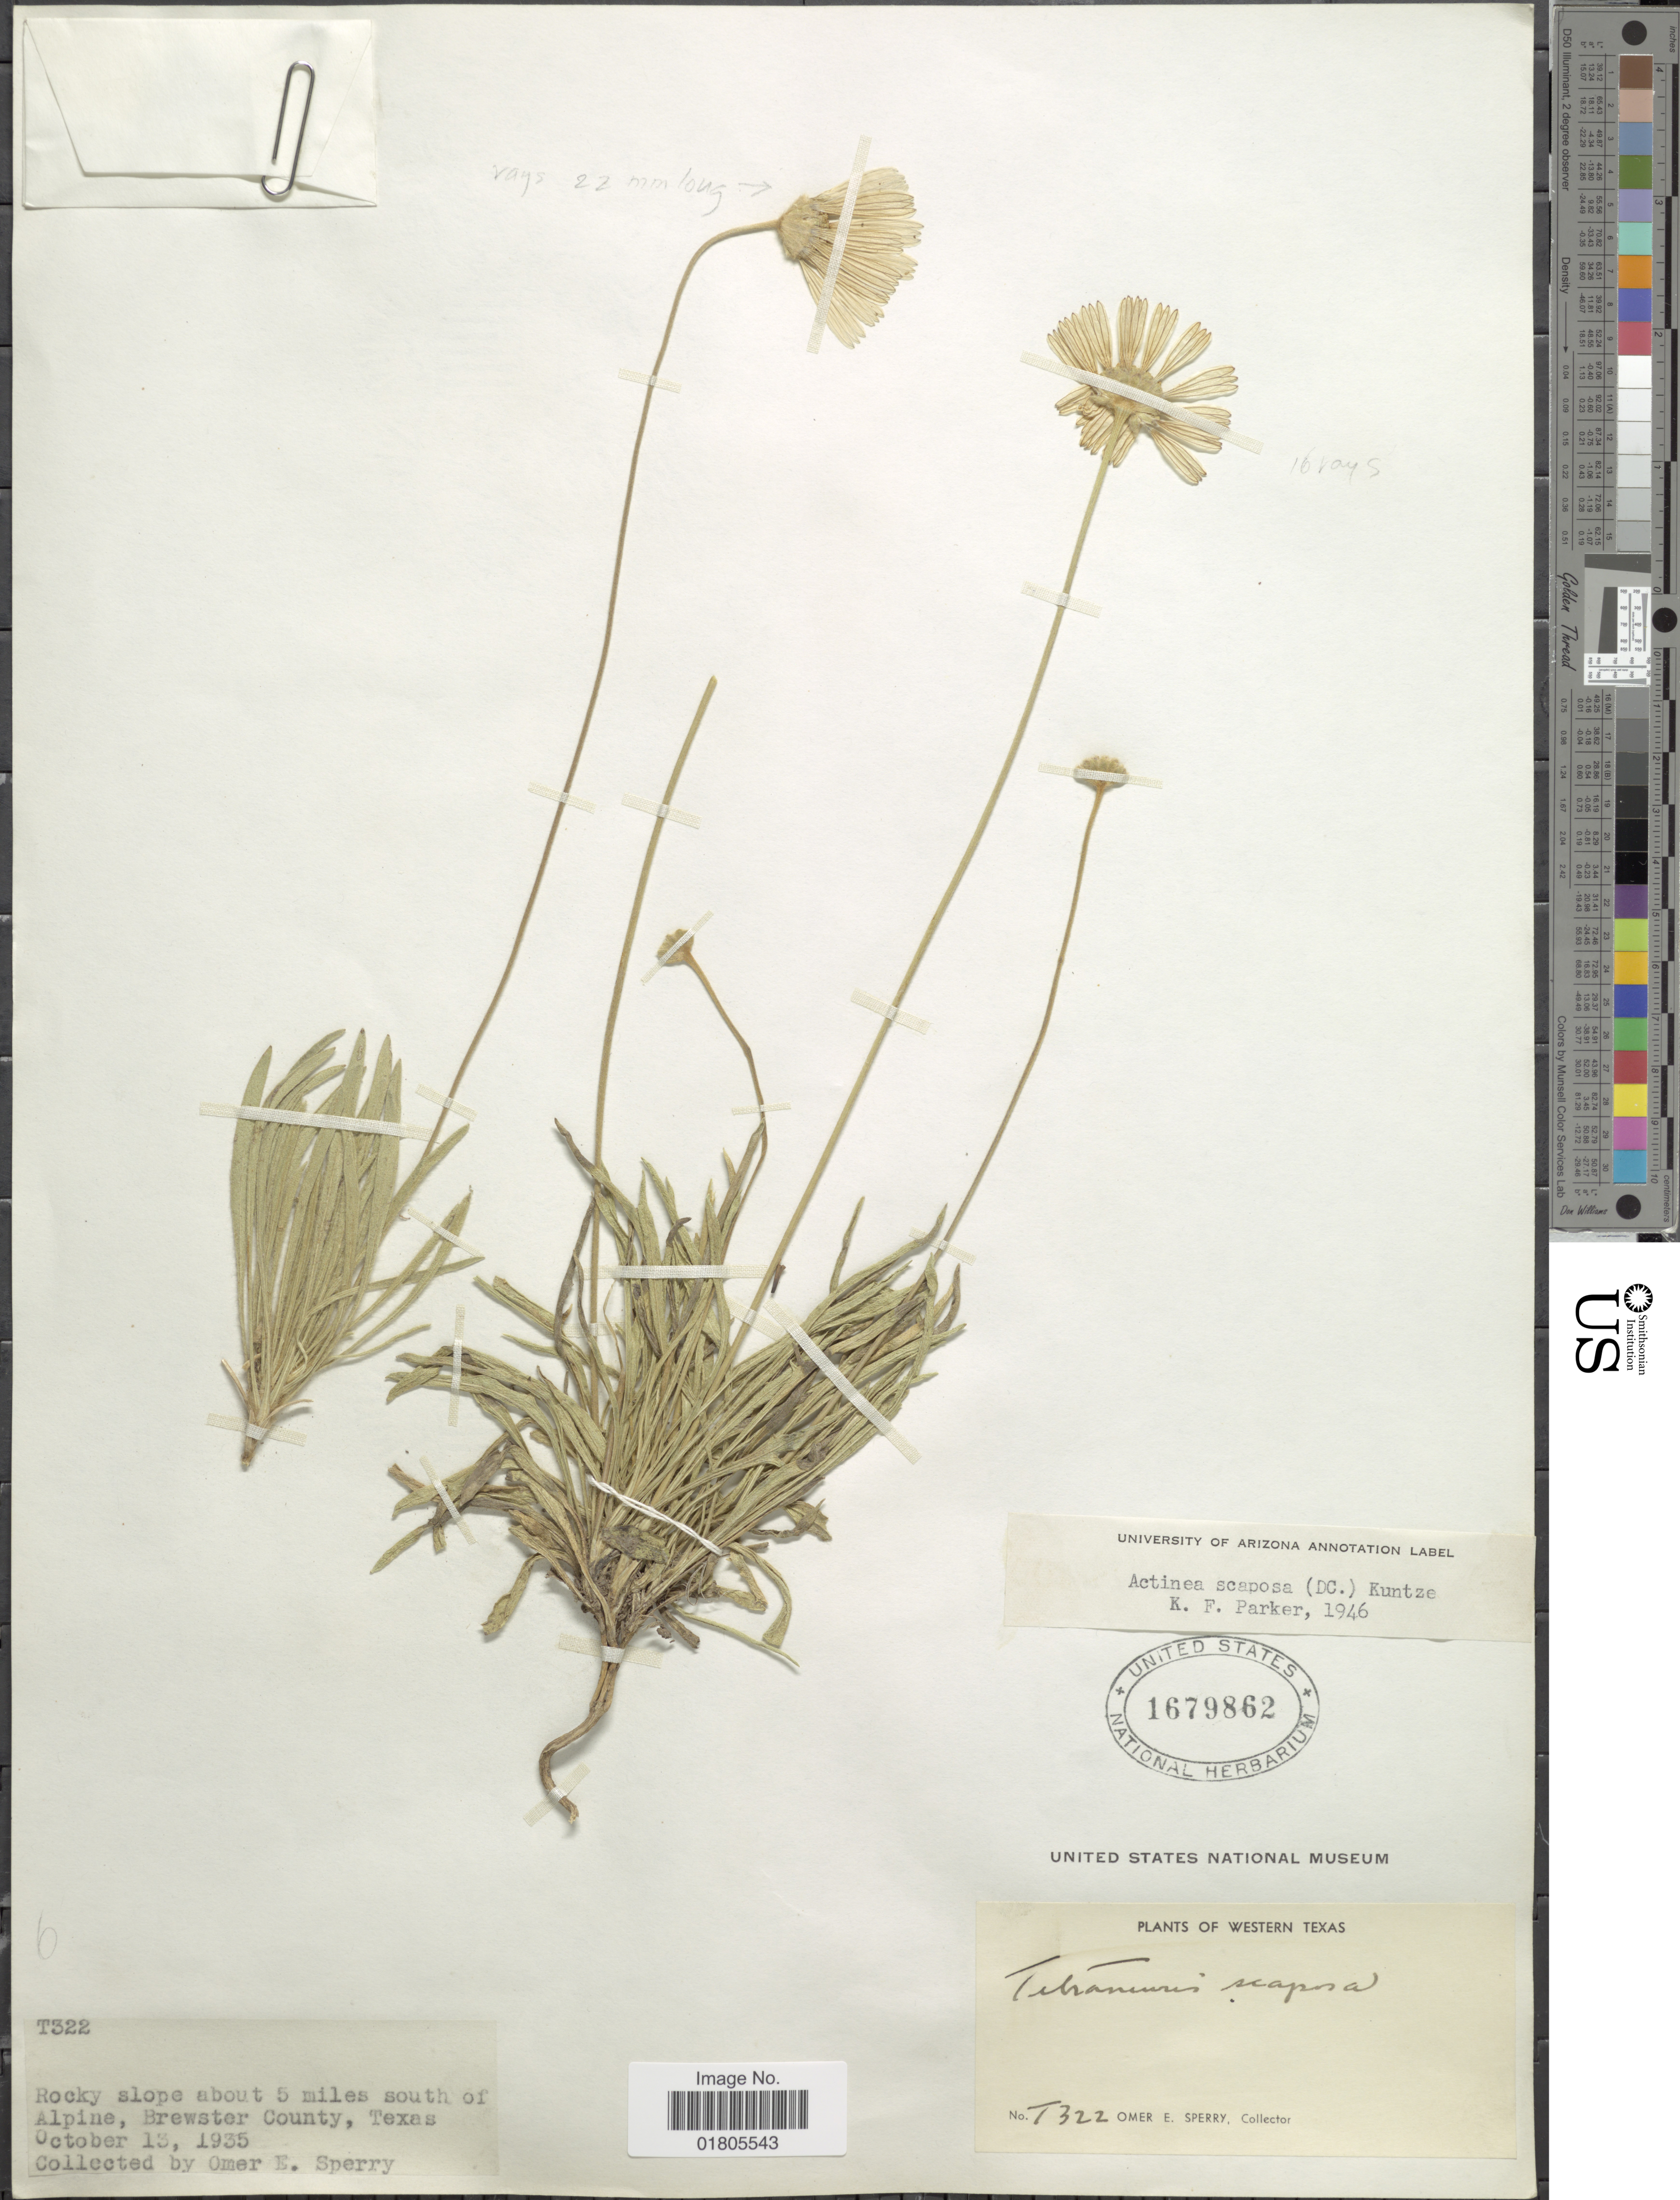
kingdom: Plantae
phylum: Tracheophyta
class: Magnoliopsida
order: Asterales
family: Asteraceae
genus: Actinea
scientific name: Actinea scaposa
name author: (DC.) Kuntze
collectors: O. E. Sperry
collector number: T322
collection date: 1935-10-13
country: United States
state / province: Texas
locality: Western Texas, about 5 miles south of Alpine, Brewster County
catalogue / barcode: US 1679862